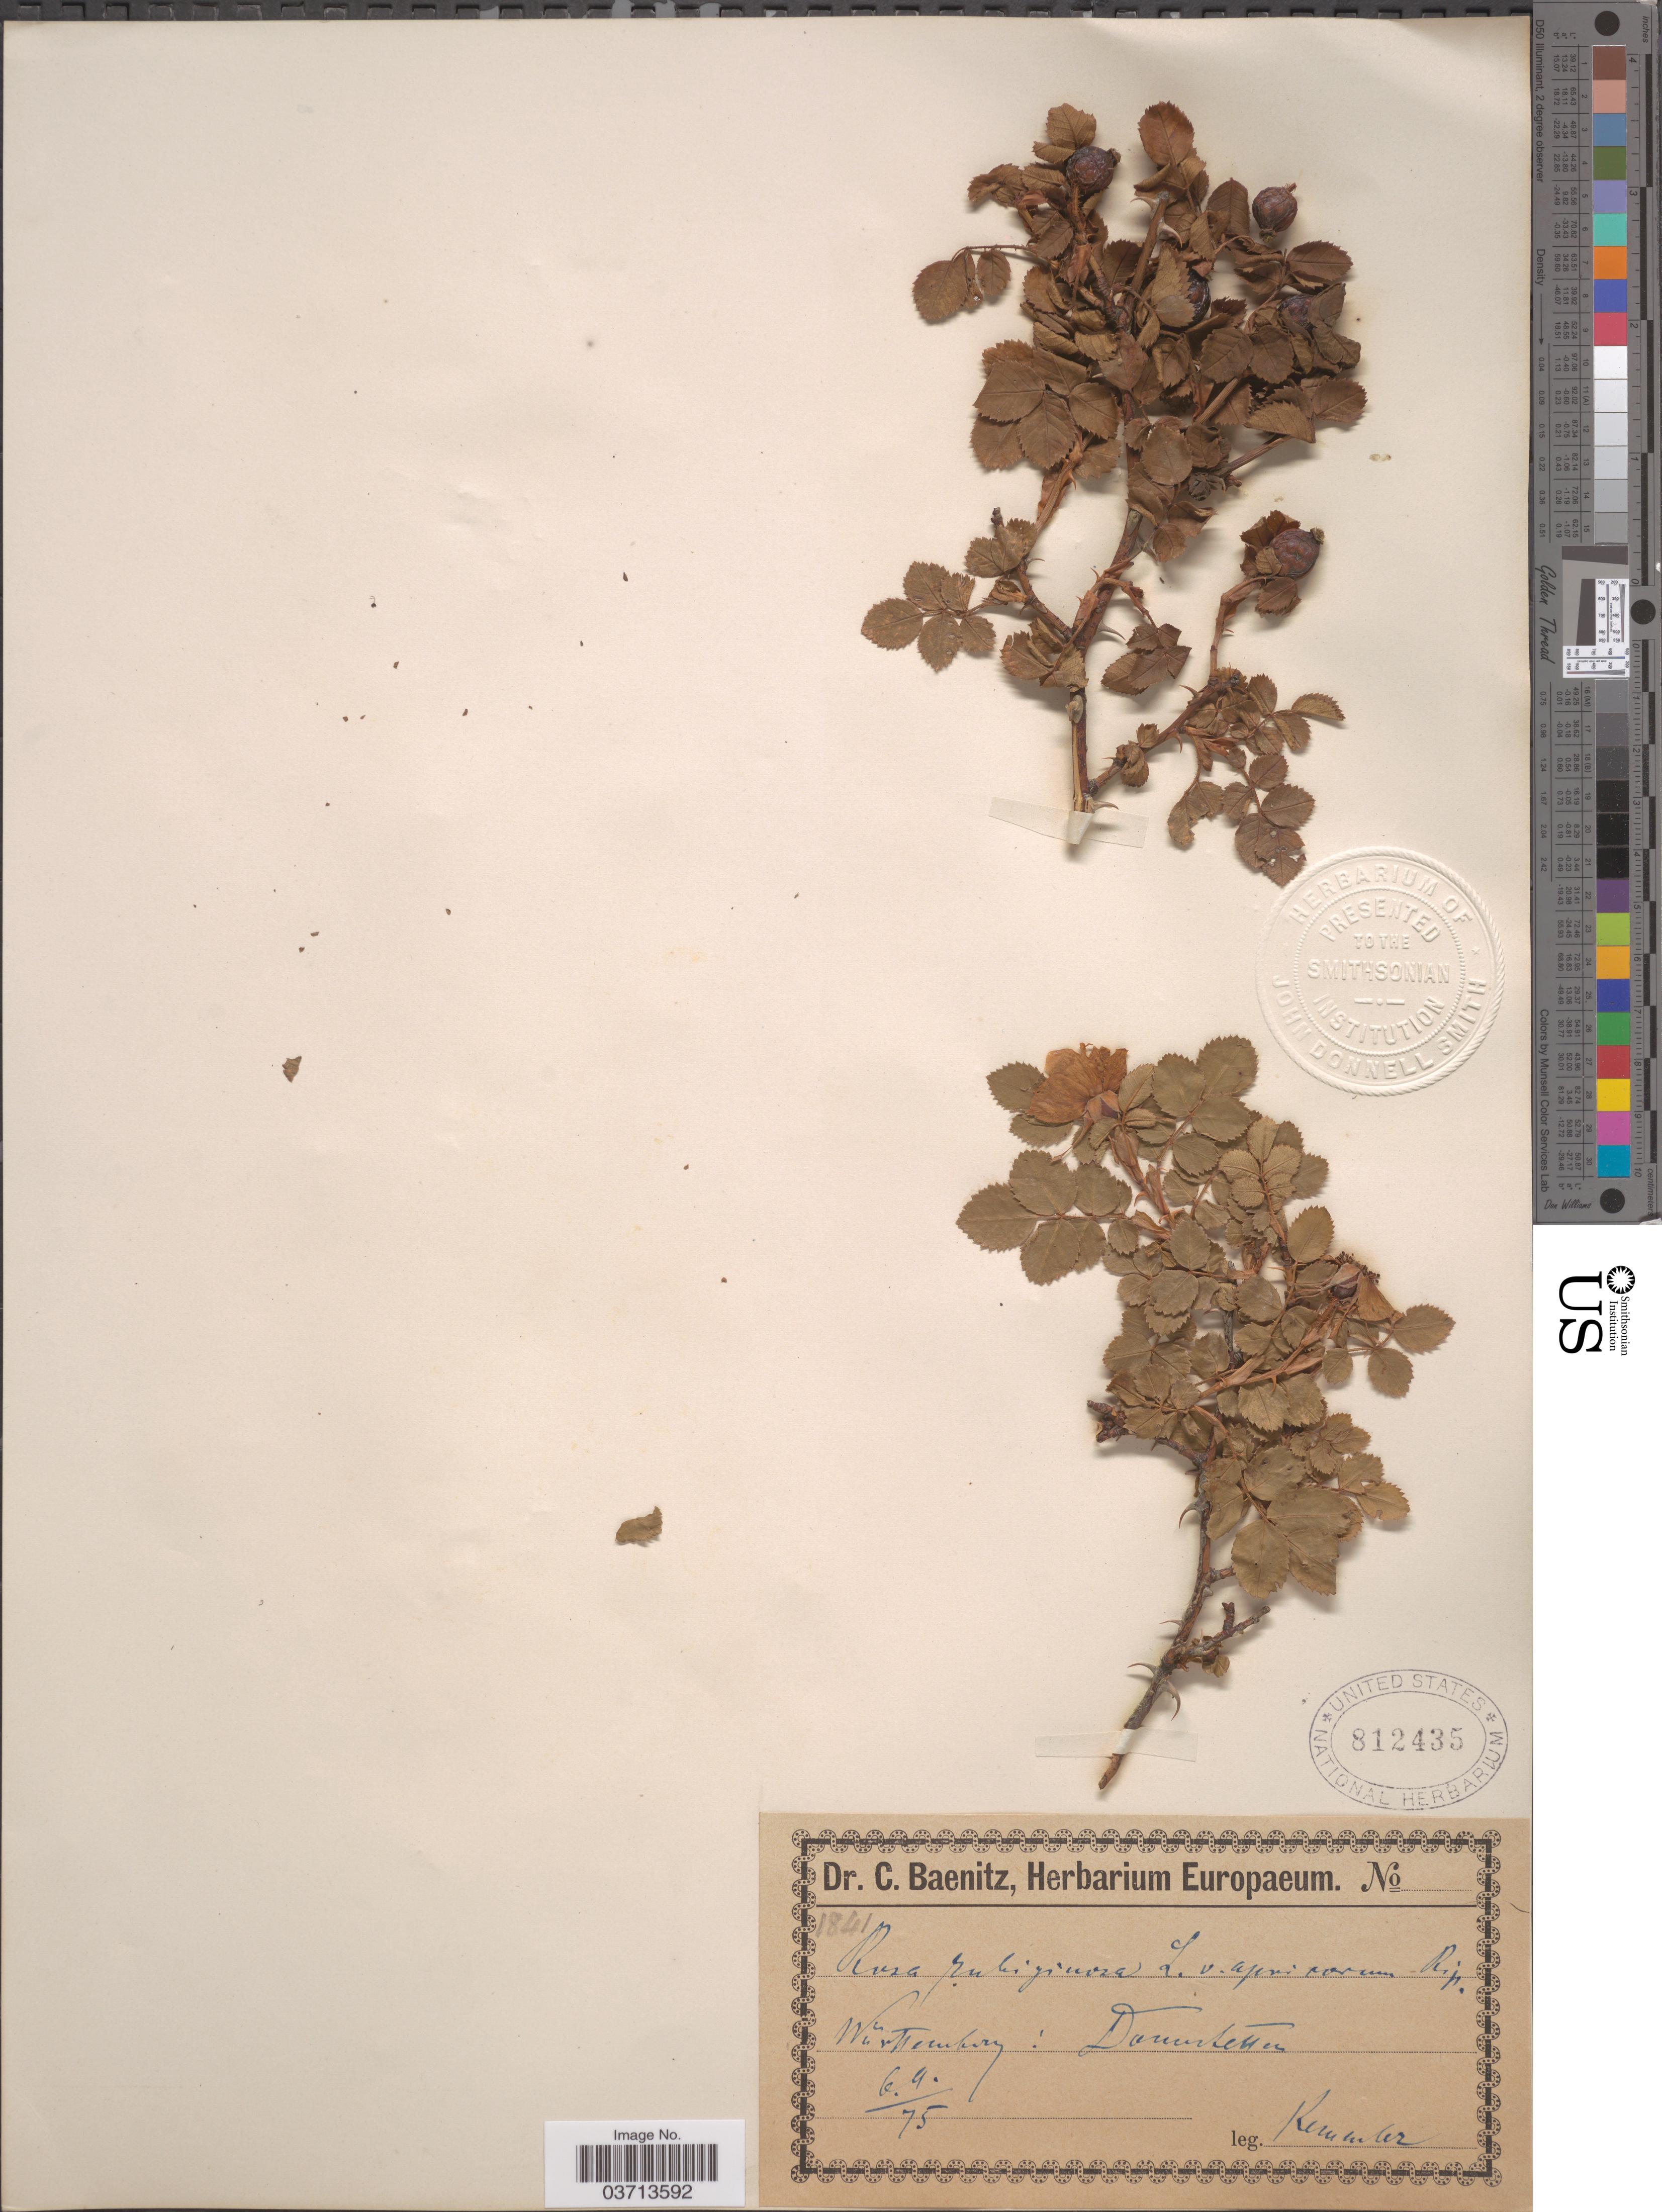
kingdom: Plantae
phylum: Tracheophyta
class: Magnoliopsida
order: Rosales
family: Rosaceae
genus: Rosa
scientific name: Rosa rubiginosa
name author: L.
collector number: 1841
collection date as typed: Transcribed d/m/y: 6/9/75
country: Germany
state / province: Baden-Württemberg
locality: Würtemberg: Damirletten [interpreted].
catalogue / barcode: US 812435